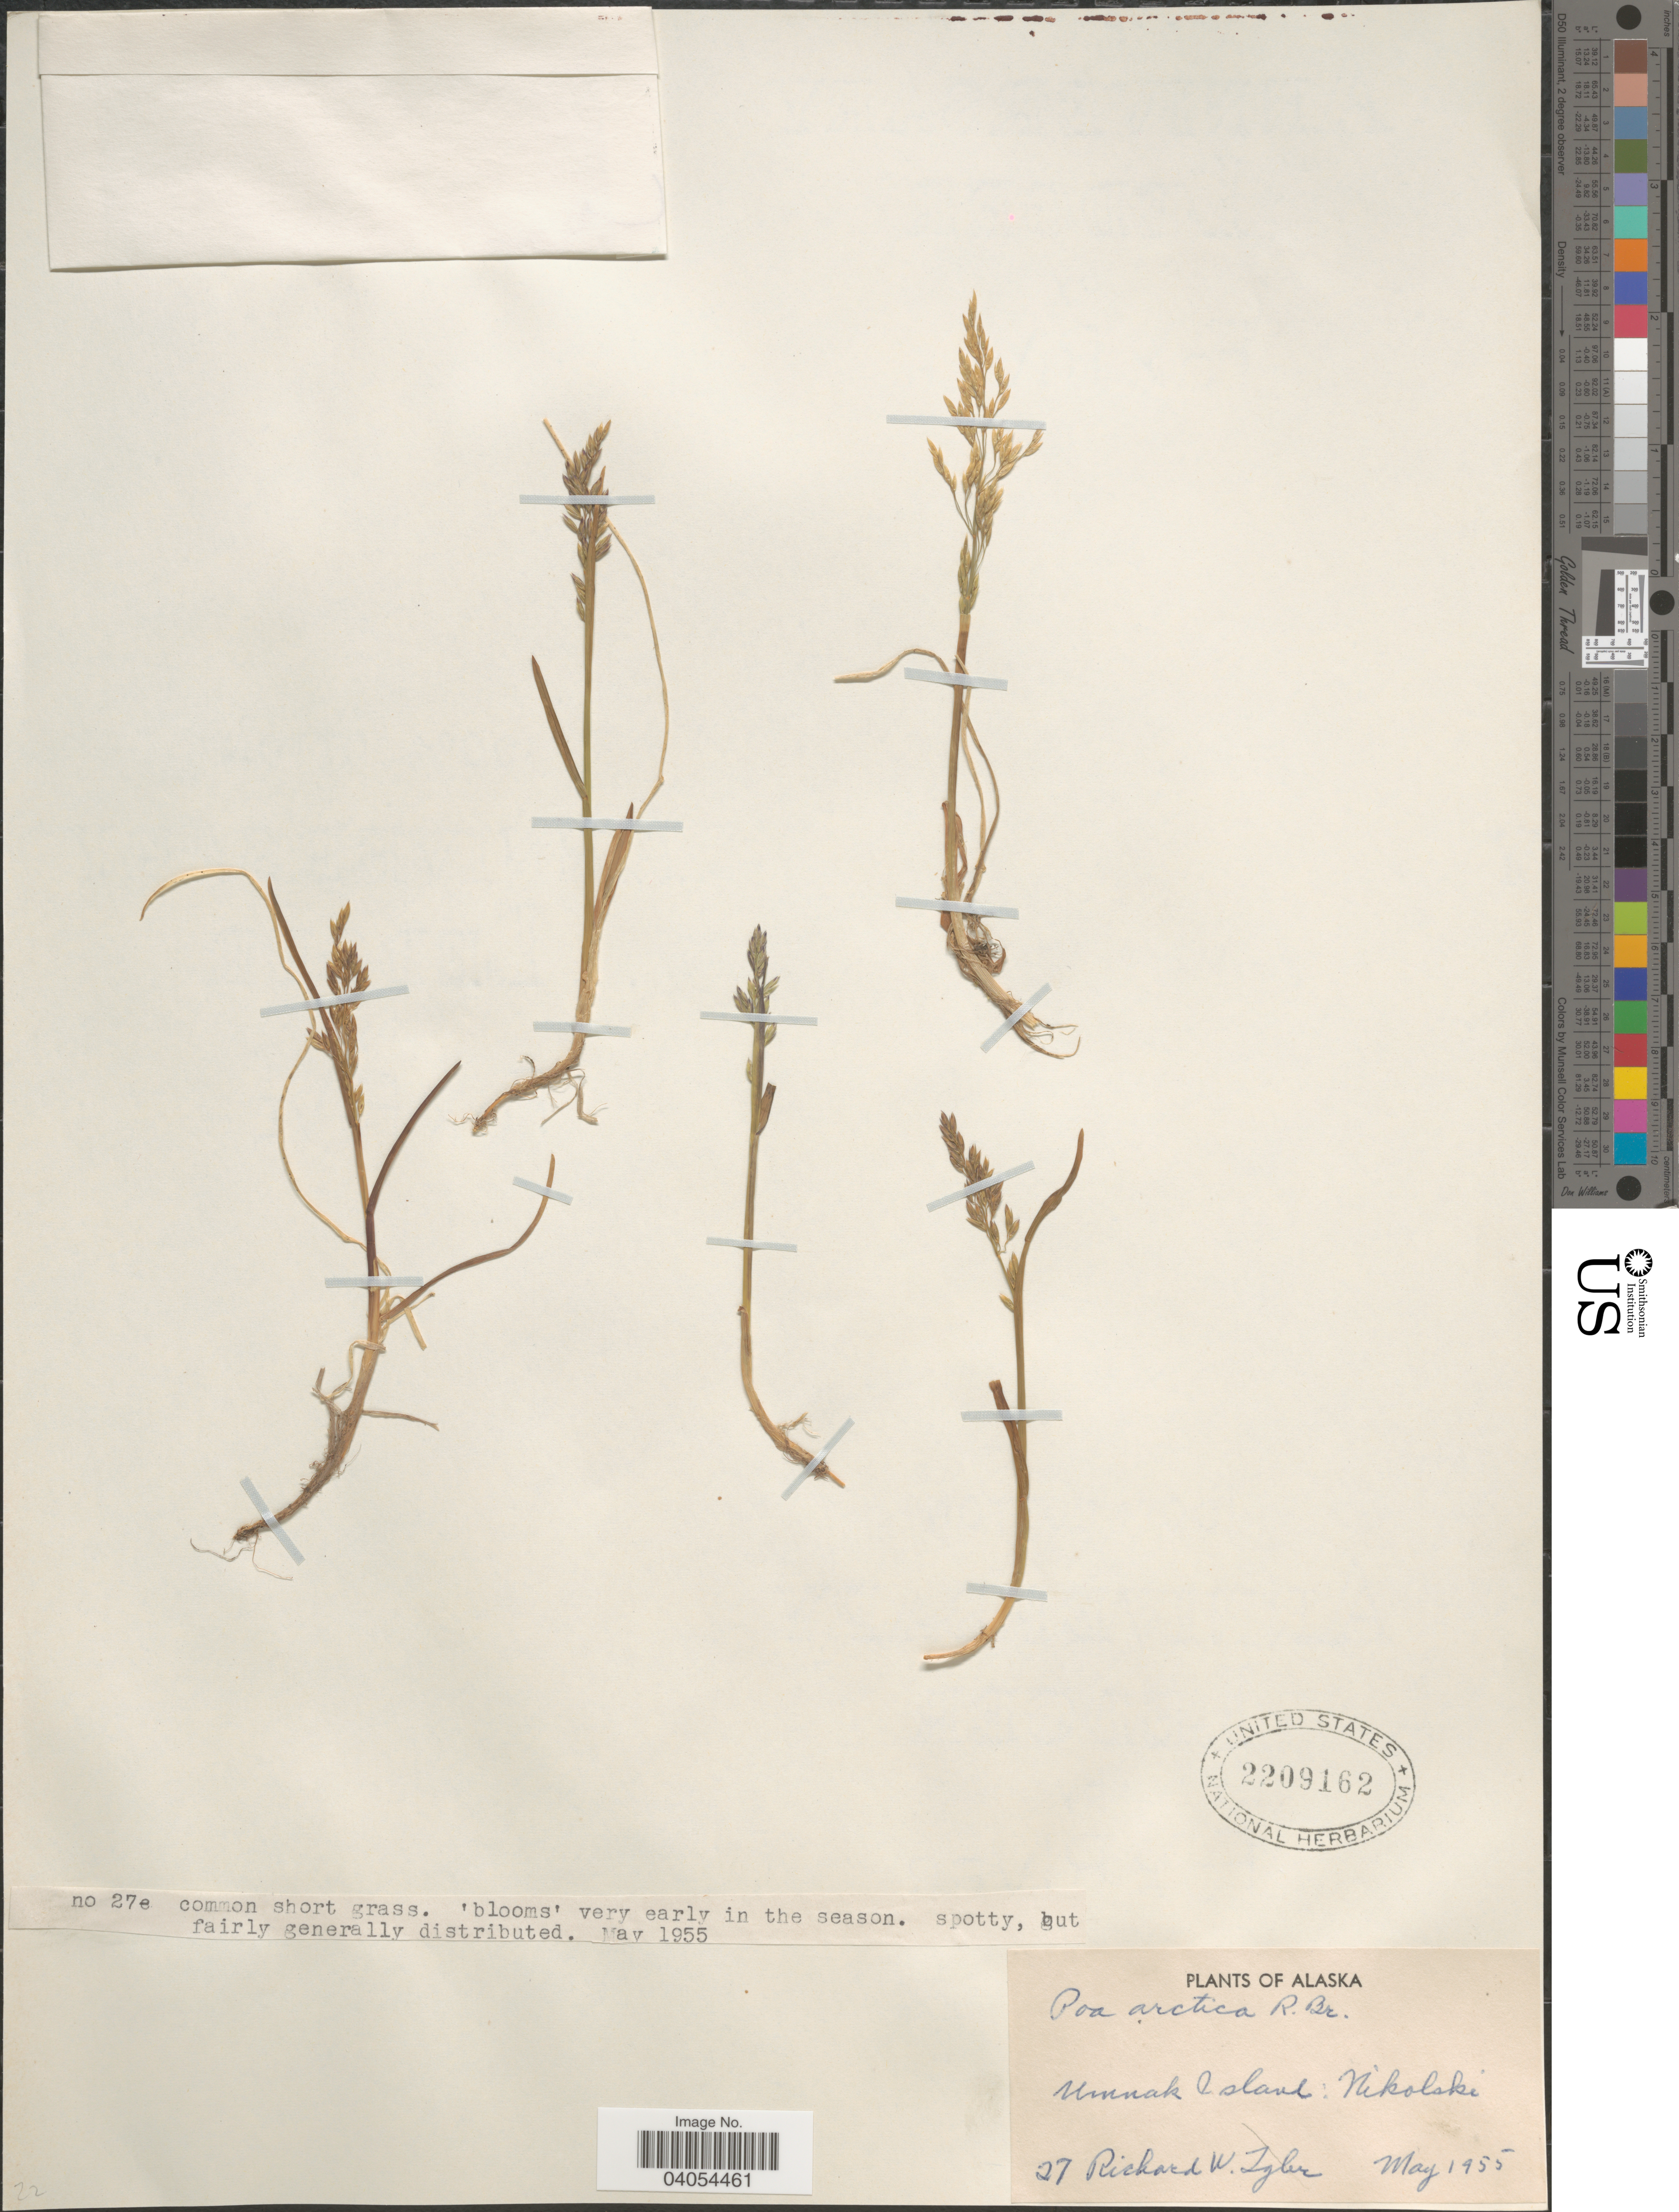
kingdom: Plantae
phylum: Tracheophyta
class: Liliopsida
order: Poales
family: Poaceae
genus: Poa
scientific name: Poa arctica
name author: R. Br.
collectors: R. Tyler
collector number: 27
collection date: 1955-05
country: United States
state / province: Alaska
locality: Umnak Island: Nikolski.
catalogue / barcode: US 2209162